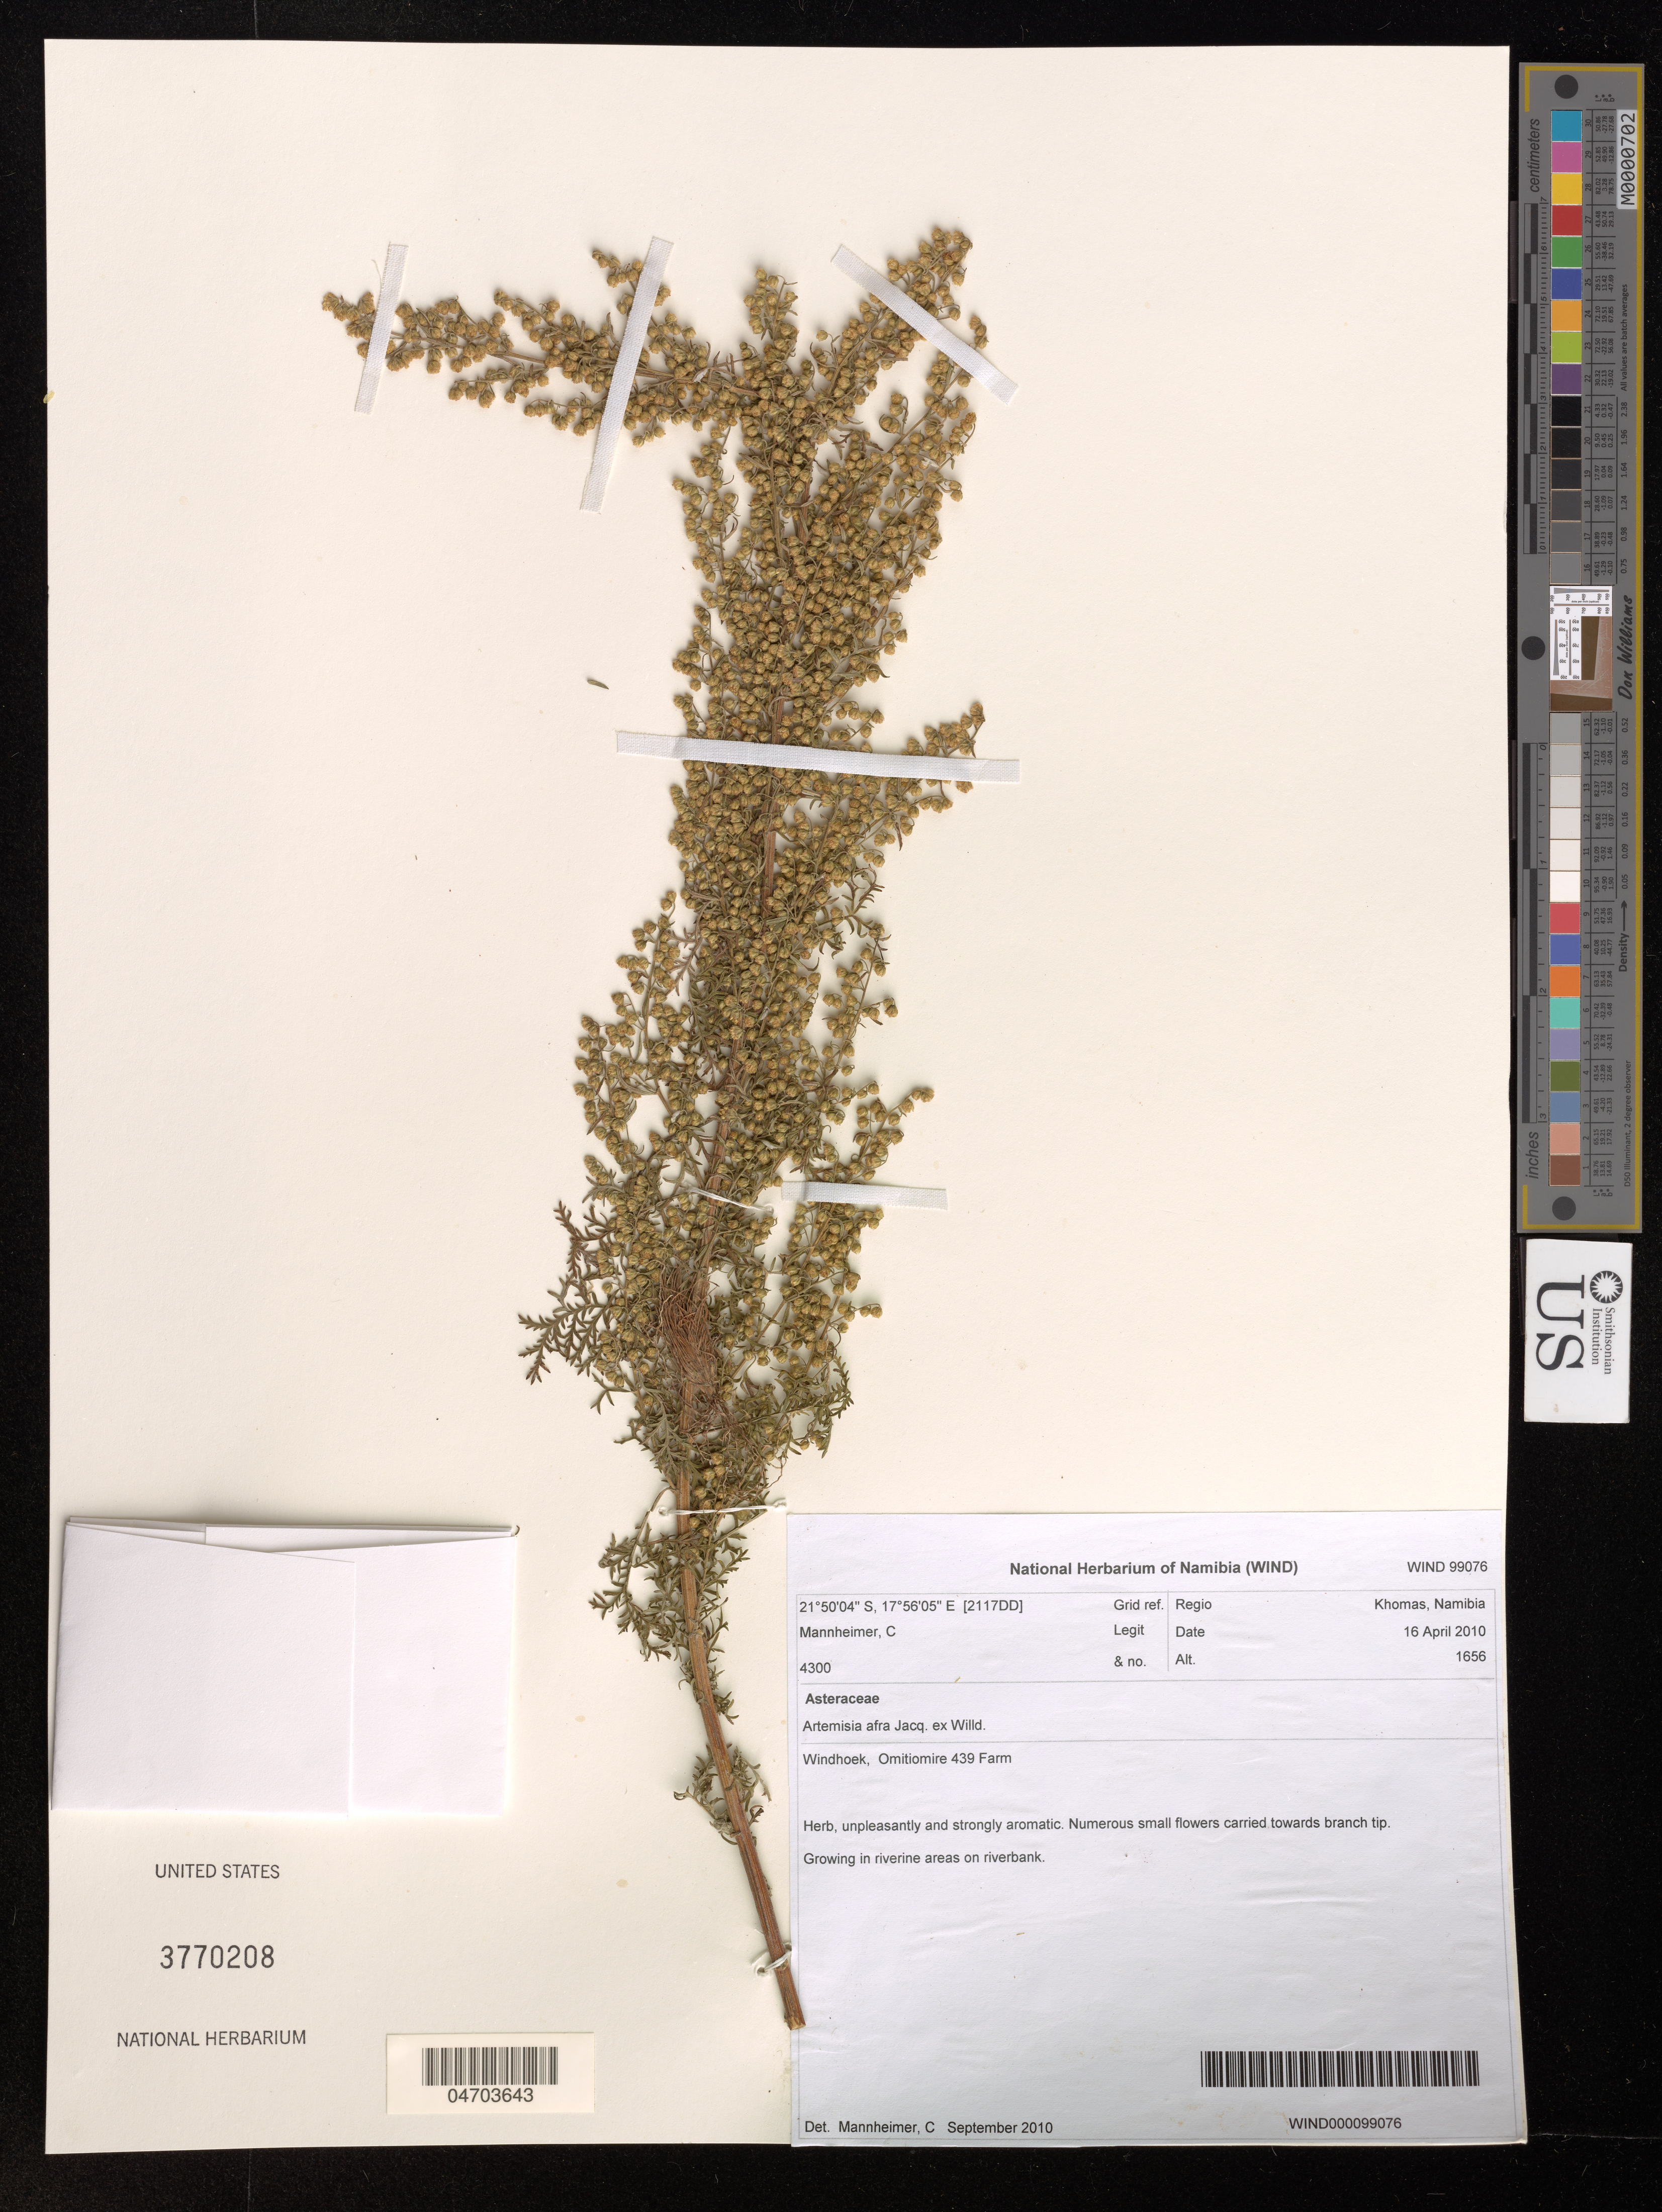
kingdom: Plantae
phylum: Tracheophyta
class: Magnoliopsida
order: Asterales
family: Asteraceae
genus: Artemisia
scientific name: Artemisia afra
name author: Jacq. ex Willd.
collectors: C. Mannheimer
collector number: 4300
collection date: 2010-04-16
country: Namibia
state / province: Khomas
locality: [2117DD] Grid ref. Windhoek, Omitiomire 439 Farm.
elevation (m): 1656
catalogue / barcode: US 3770208